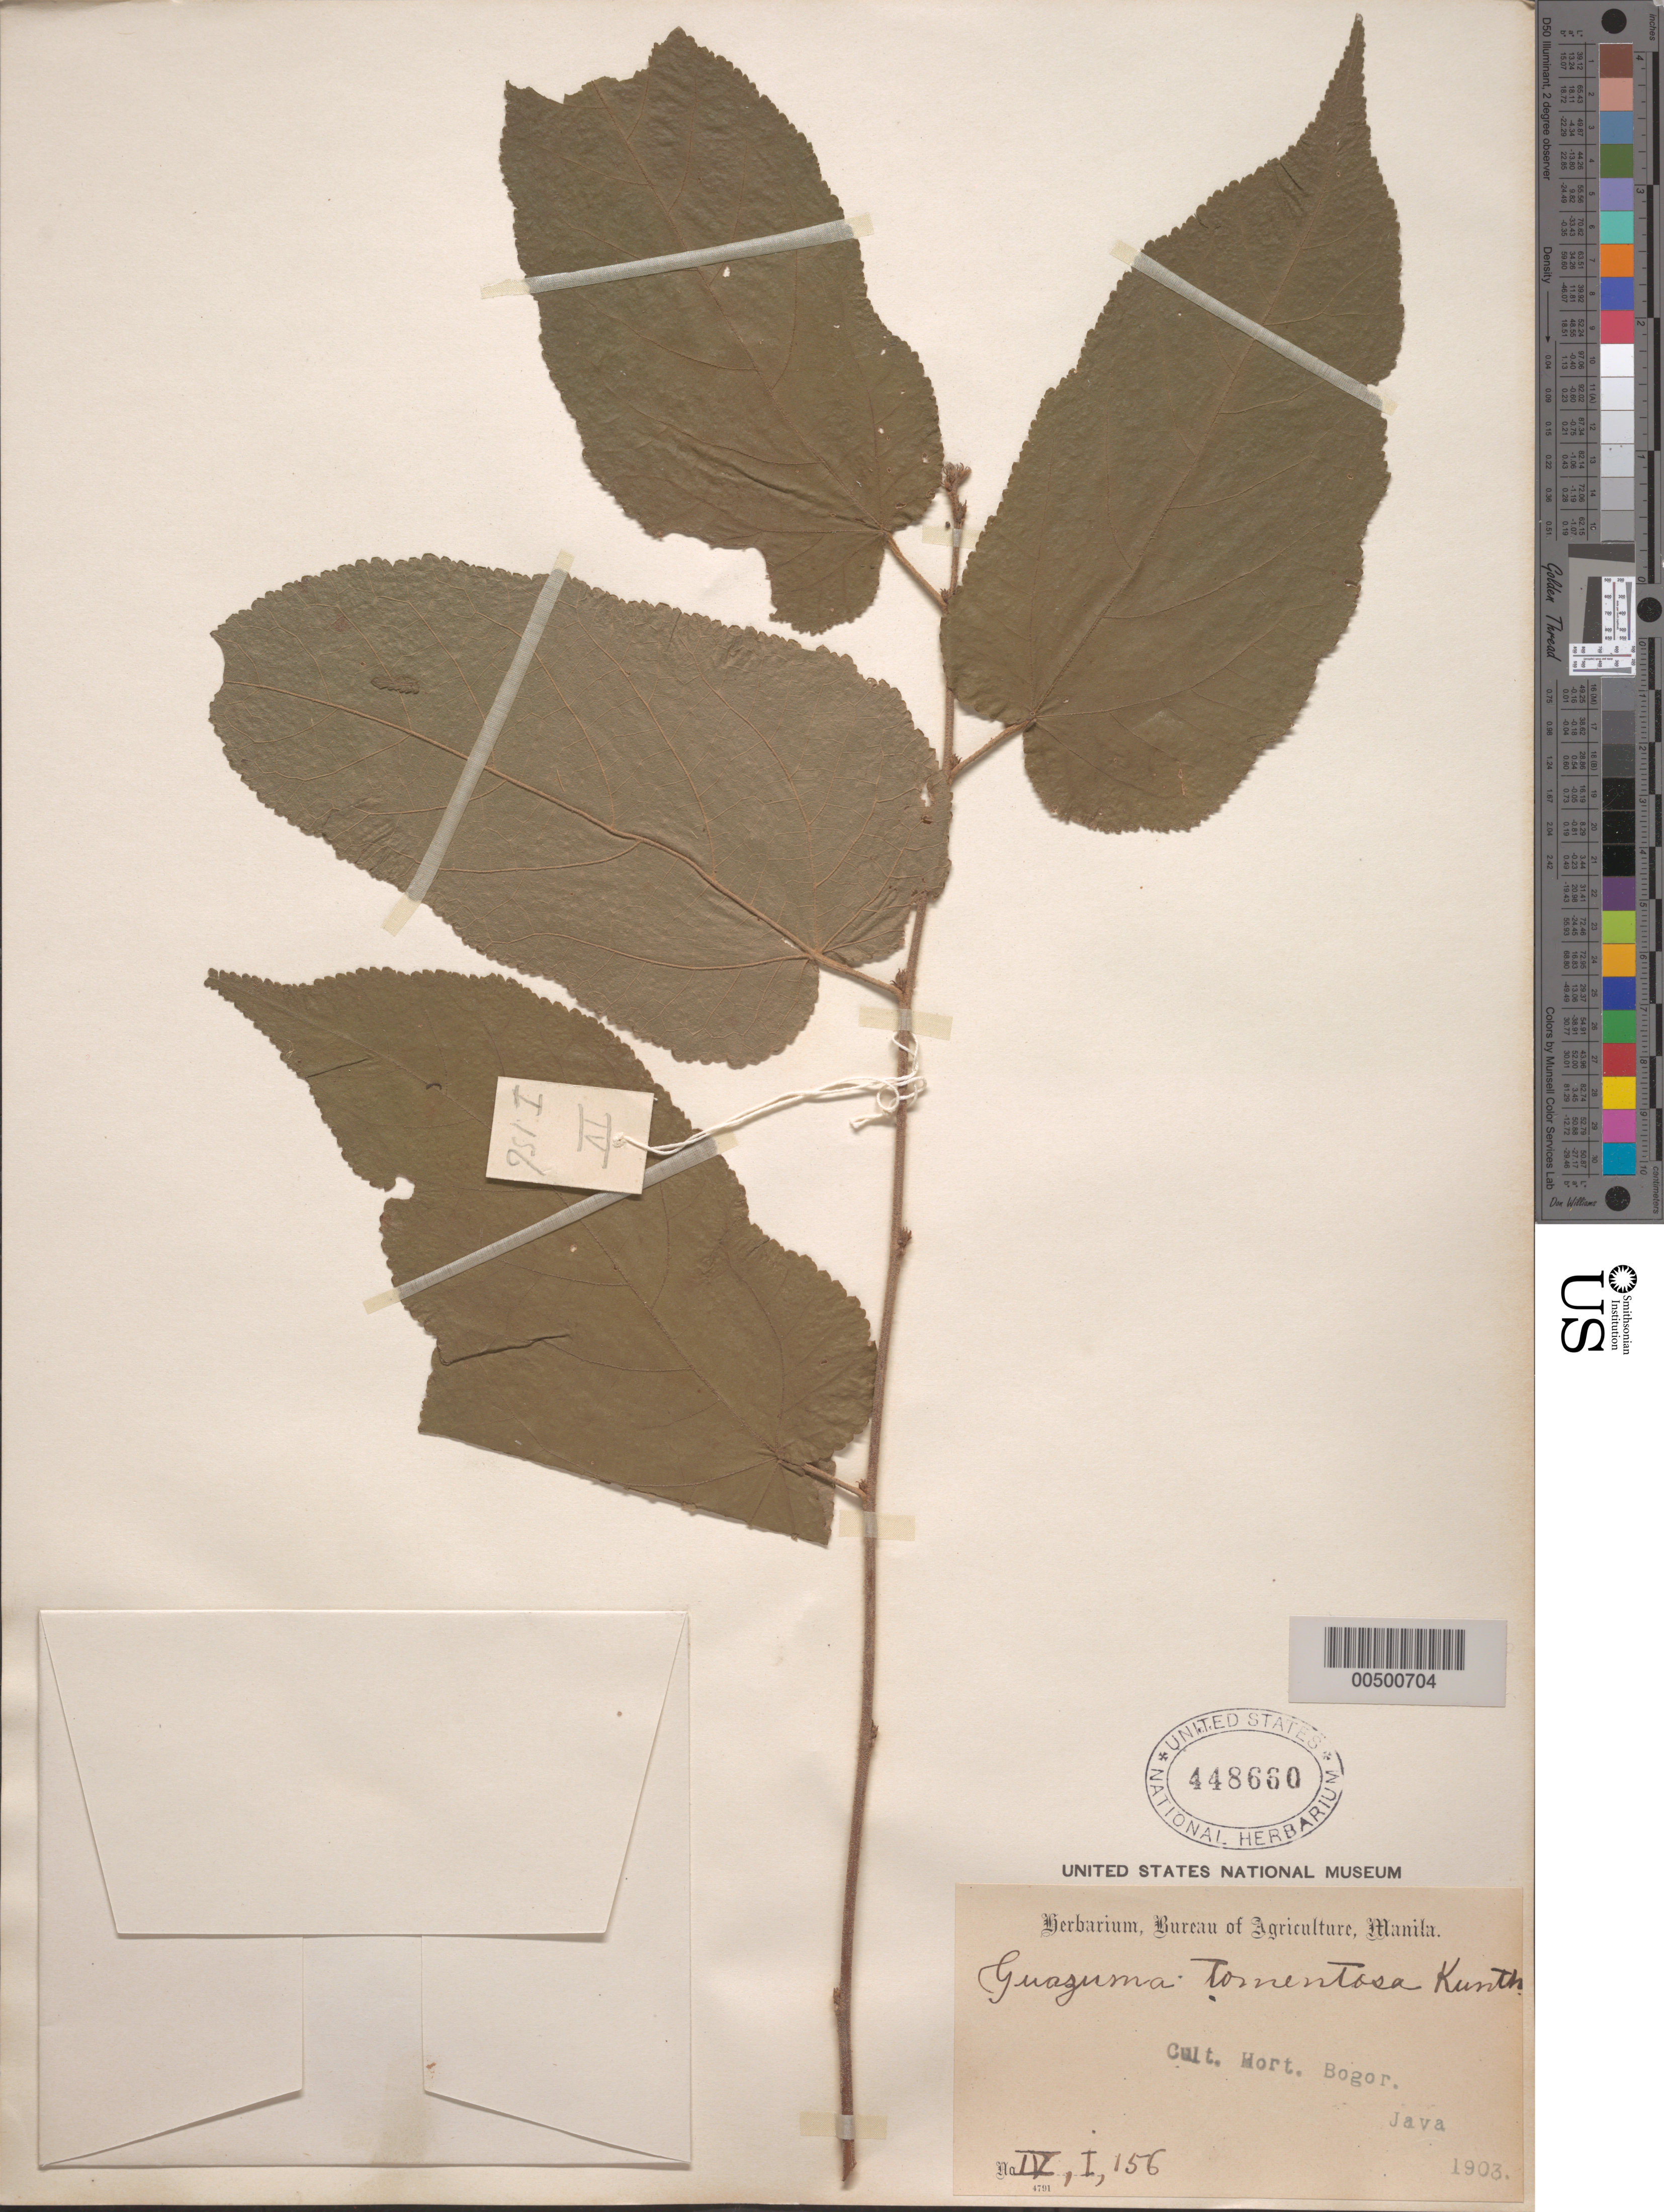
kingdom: Plantae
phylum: Tracheophyta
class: Magnoliopsida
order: Malvales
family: Malvaceae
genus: Guazuma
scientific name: Guazuma tomentosa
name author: Kunth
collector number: IV, I, 156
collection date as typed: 1903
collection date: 1903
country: Indonesia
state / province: Java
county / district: Jawa Barat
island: Java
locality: Cult. Hort. Bogor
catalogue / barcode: US 448660